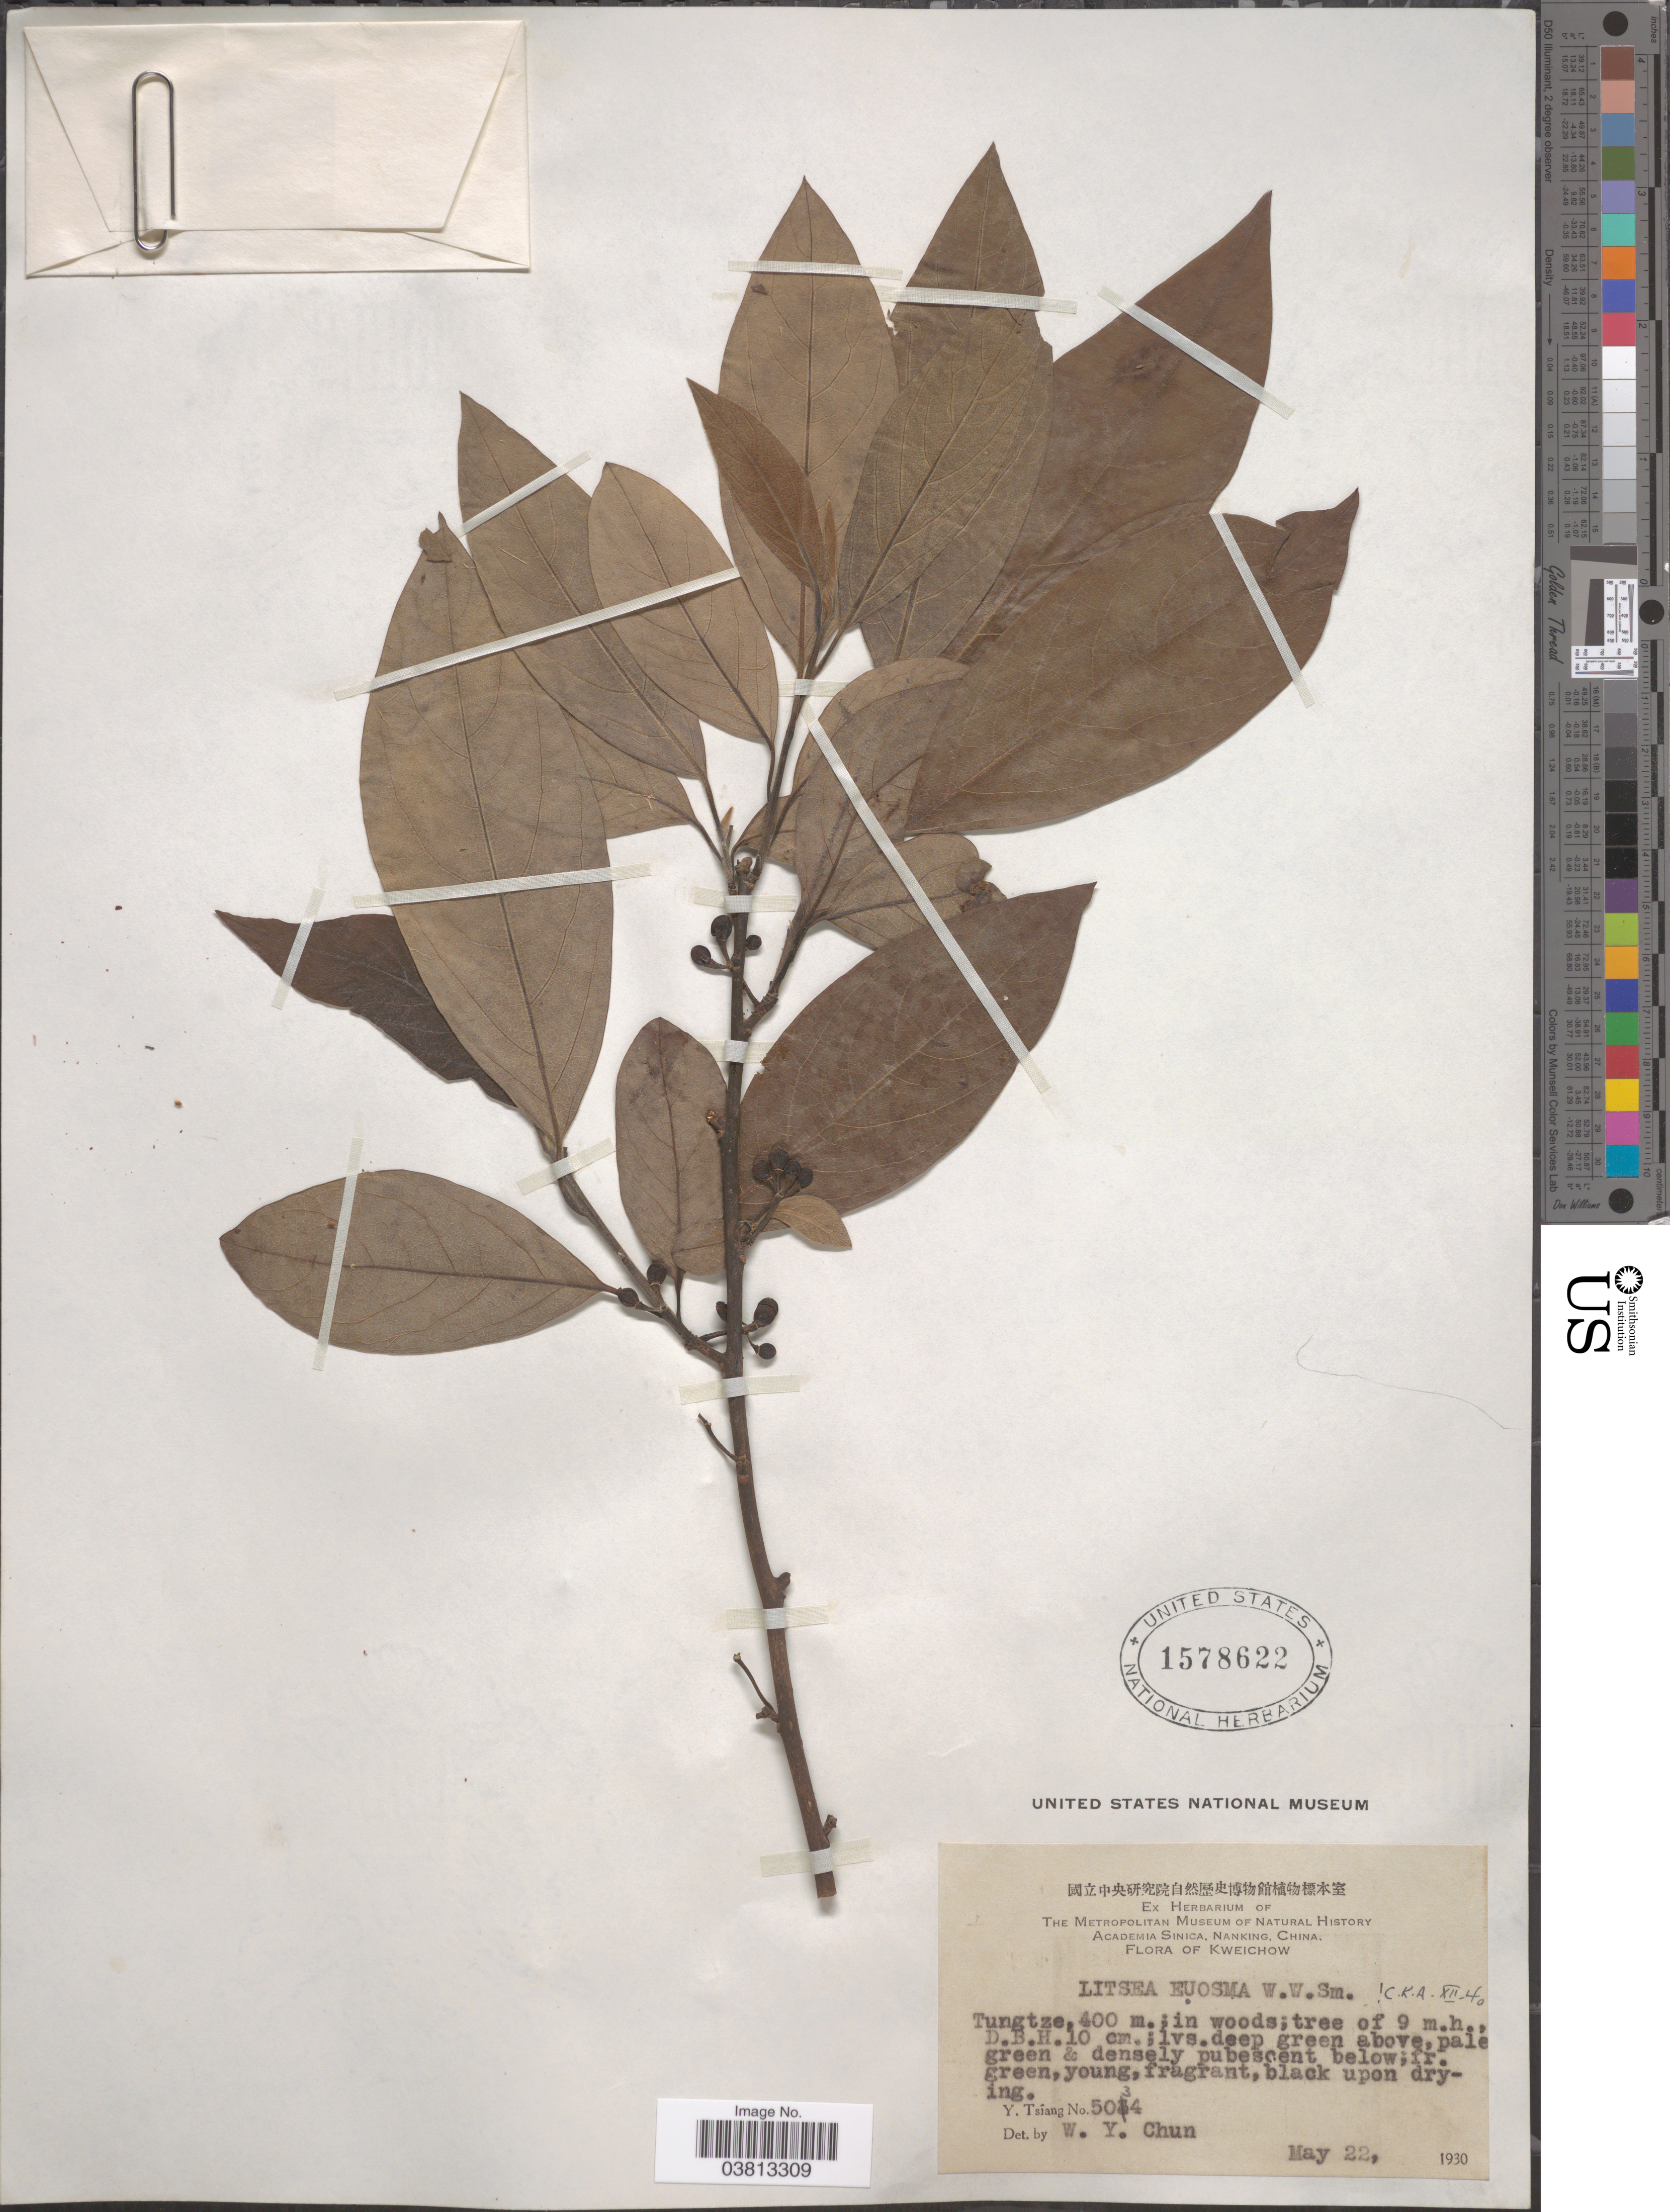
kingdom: Plantae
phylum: Tracheophyta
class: Magnoliopsida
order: Laurales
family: Lauraceae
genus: Litsea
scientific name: Litsea euosma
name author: W.W. Sm.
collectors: Y. Tsiang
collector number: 5034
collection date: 1930-05-22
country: China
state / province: Guizhou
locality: Kweichow.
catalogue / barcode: US 1578622